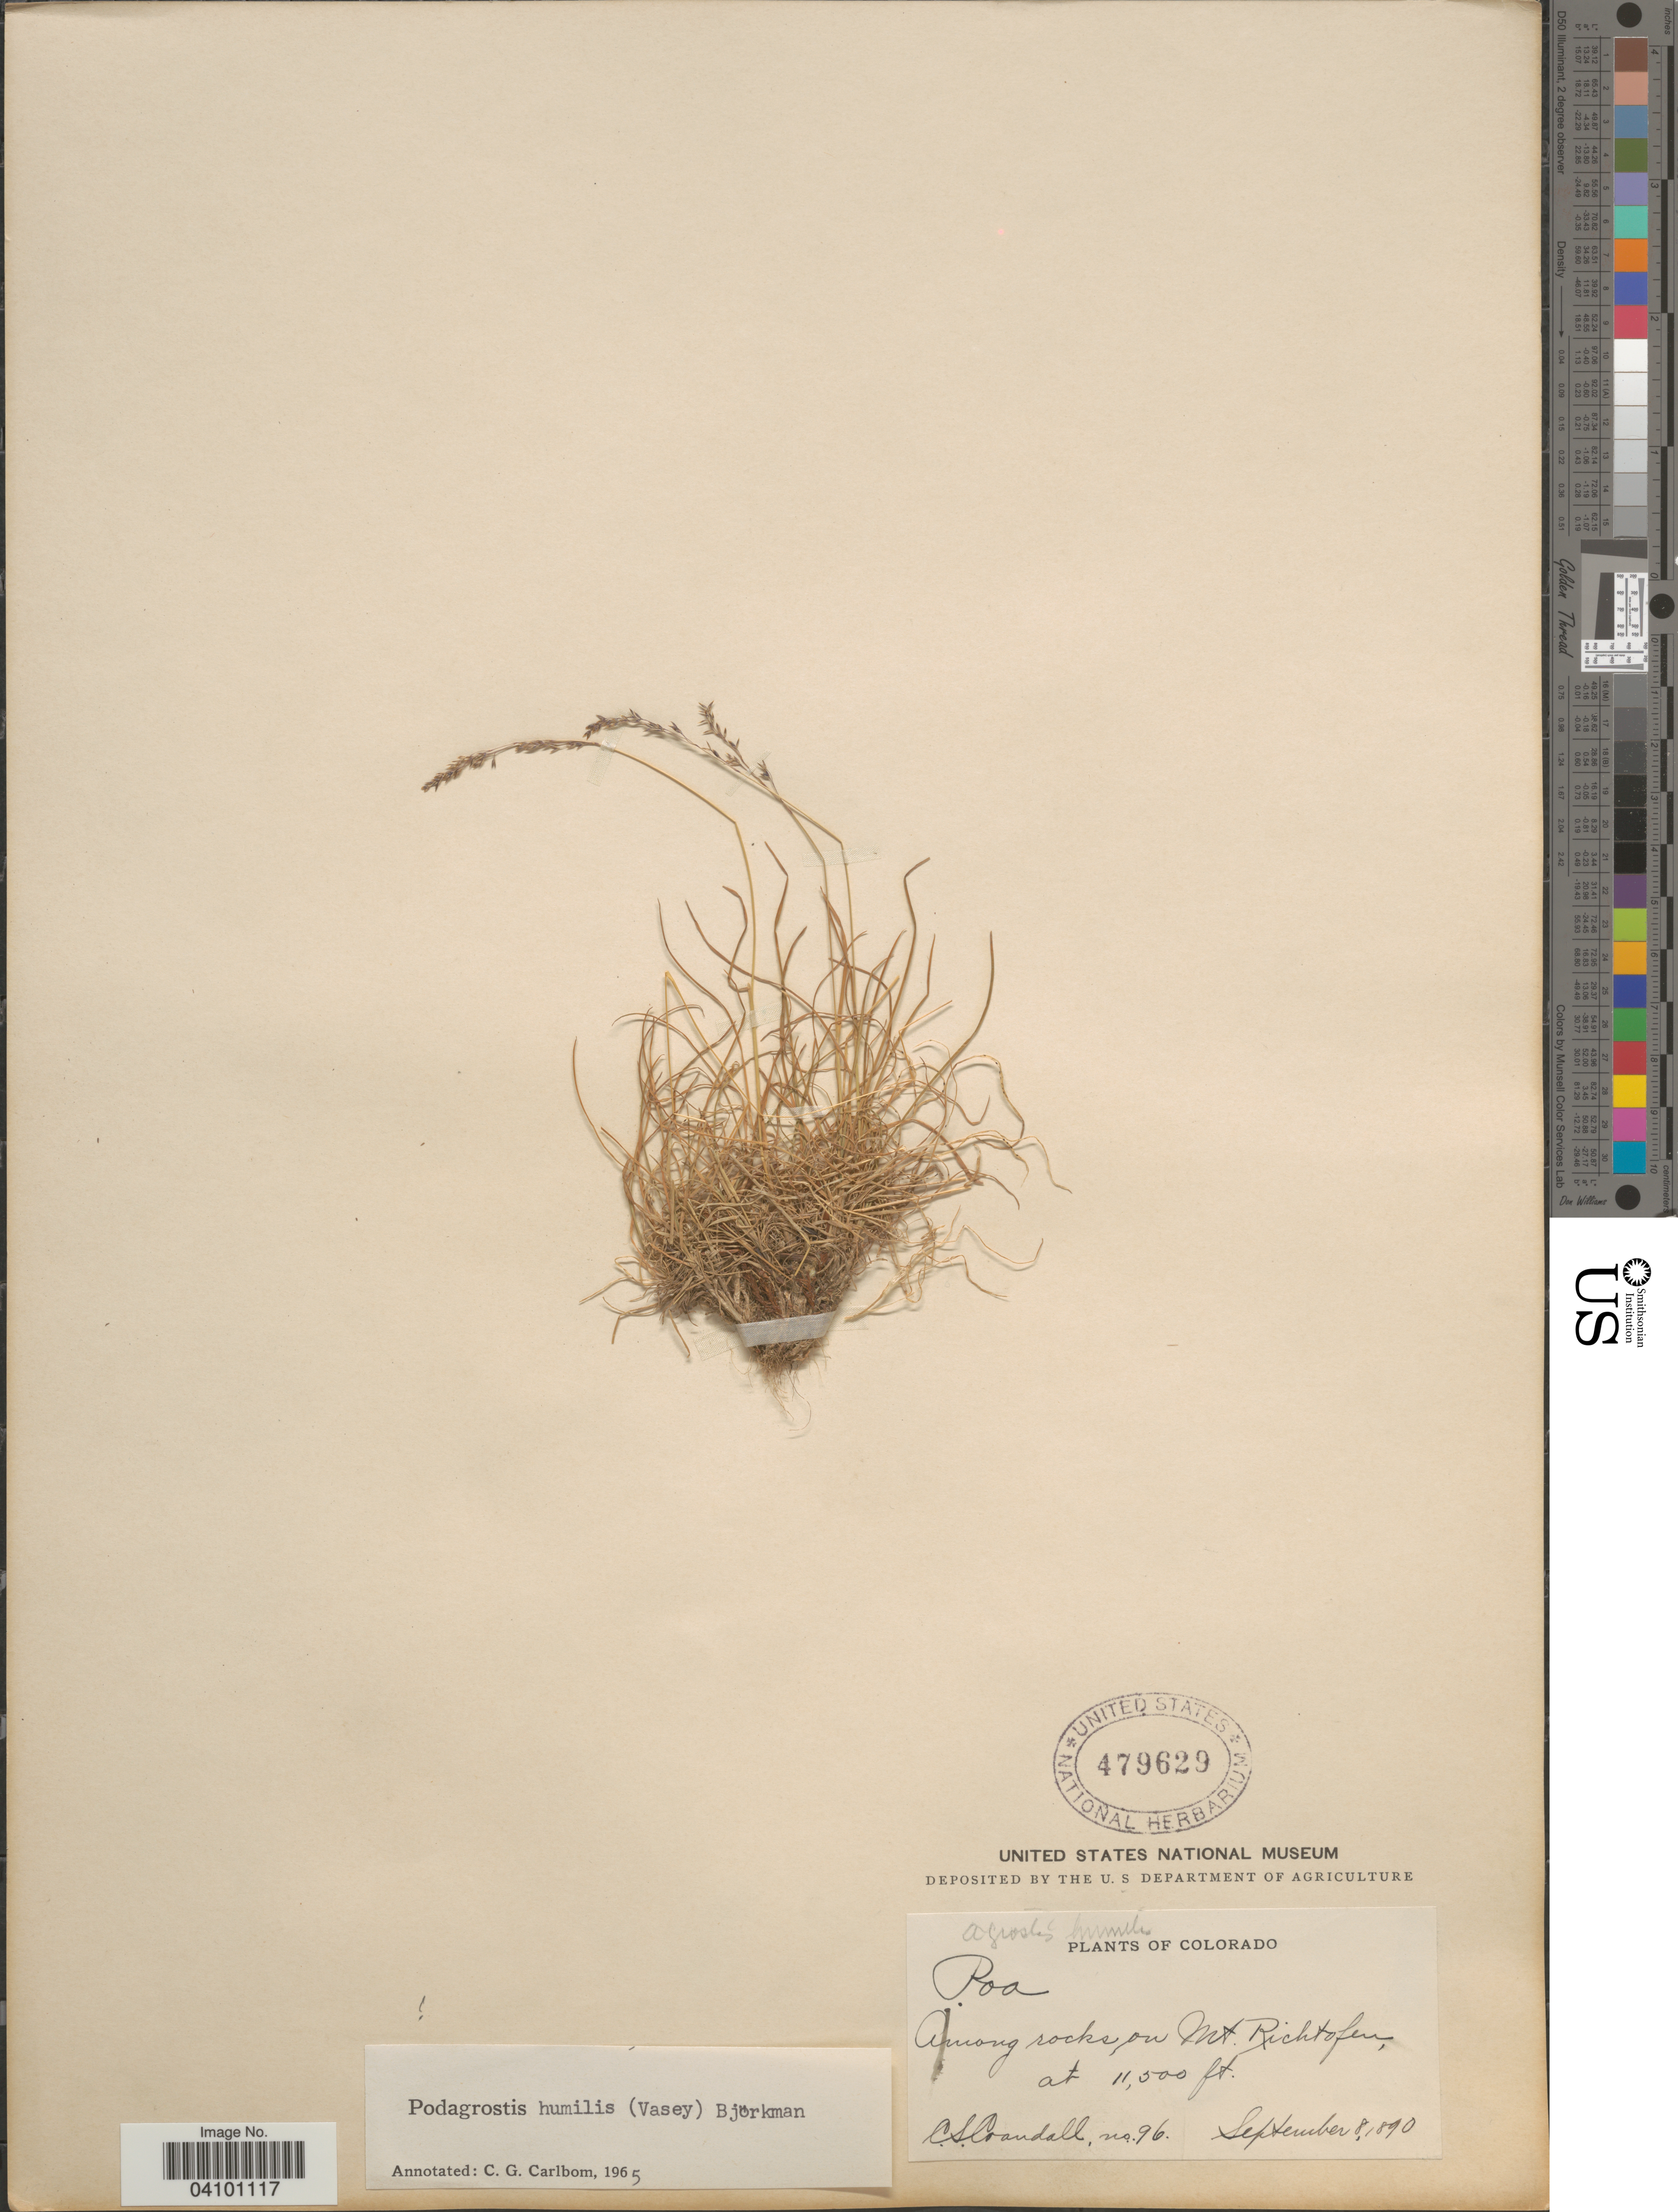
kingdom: Plantae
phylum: Tracheophyta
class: Liliopsida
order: Poales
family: Poaceae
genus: Podagrostis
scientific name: Podagrostis humilis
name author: (Vasey) Björkman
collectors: C. Crandall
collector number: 96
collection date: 1890-09-08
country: United States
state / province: Colorado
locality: Among rocks on Mt. Richtofen.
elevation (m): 3505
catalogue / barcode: US 479629